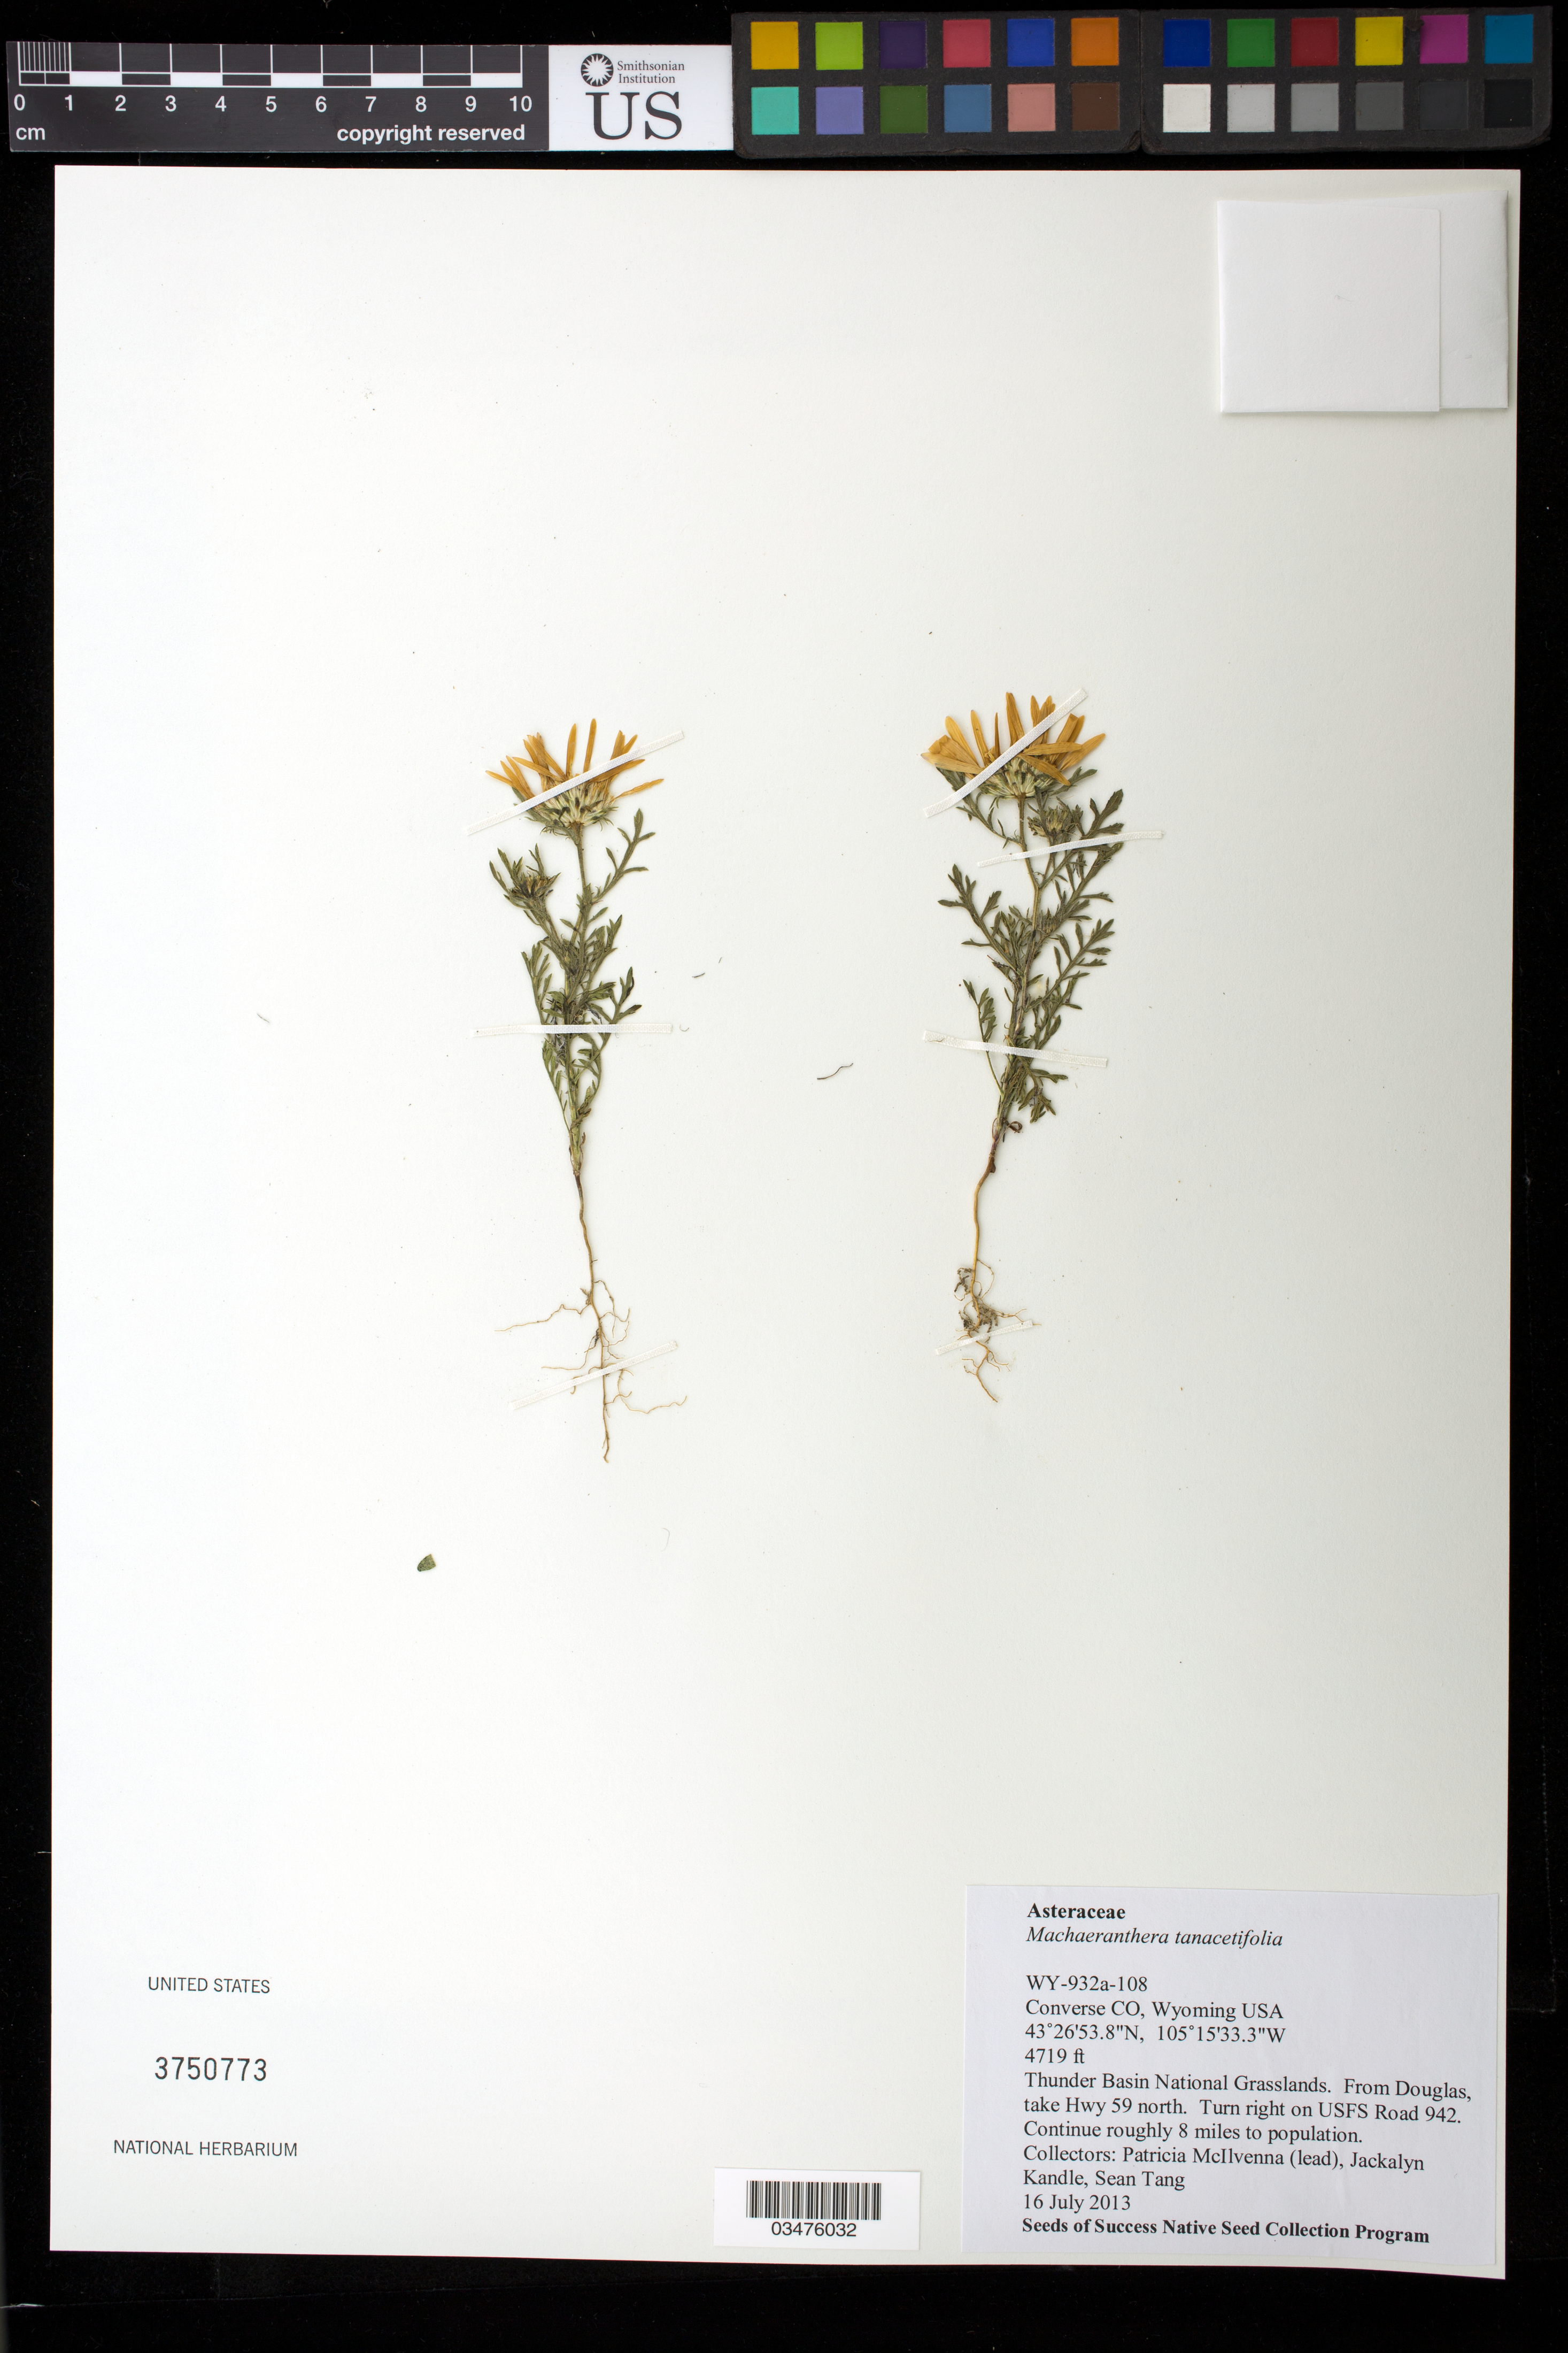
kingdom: Plantae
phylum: Tracheophyta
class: Magnoliopsida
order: Asterales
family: Asteraceae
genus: Machaeranthera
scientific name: Machaeranthera tanacetifolia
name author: (Kunth) Nees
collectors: P. McIlvenna, J. Kandle & S. Tang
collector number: WY932A-108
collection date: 2013-07-16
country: United States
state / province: Wyoming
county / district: Converse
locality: Thunder Basin National Grasslands. USFS 942 Road.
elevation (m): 1438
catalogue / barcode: US 3750773